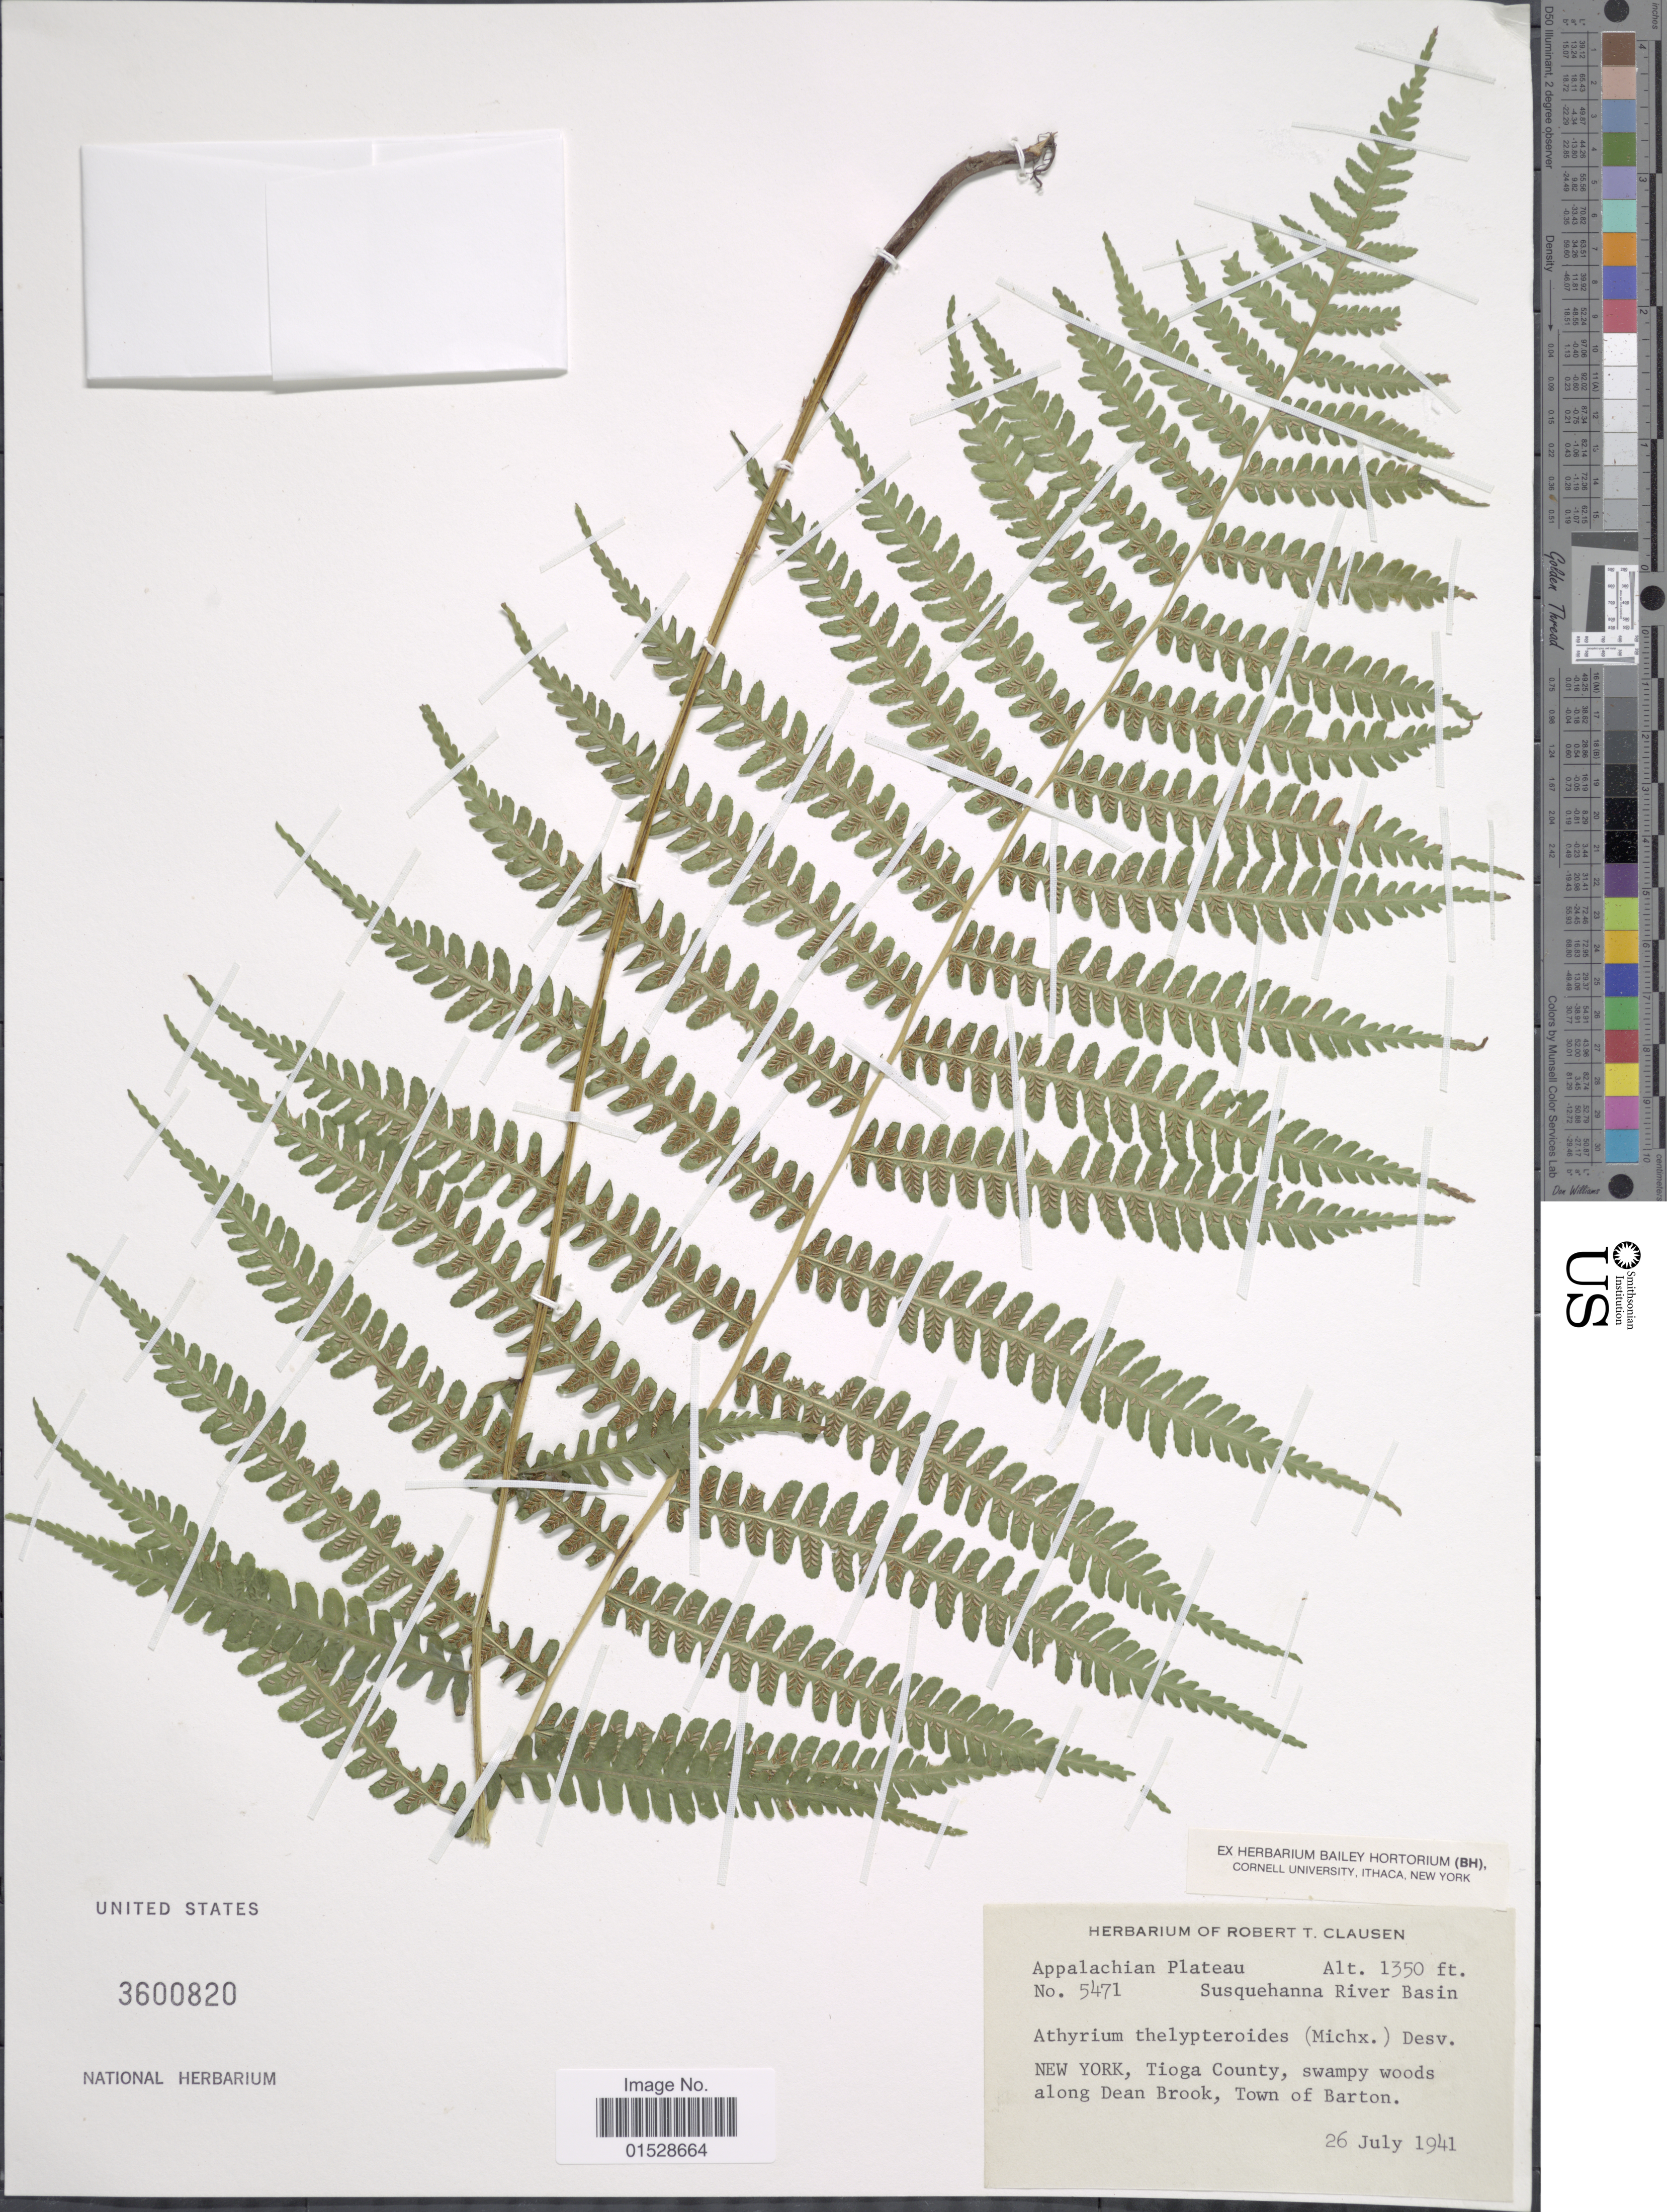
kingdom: Plantae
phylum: Tracheophyta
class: Polypodiopsida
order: Polypodiales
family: Athyriaceae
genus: Deparia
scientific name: Deparia acrostichoides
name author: (Sw.) M. Kato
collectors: ex herb. Robert T. Clausen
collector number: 5471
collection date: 1941-07-26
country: United States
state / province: New York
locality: Appalachian Plateau, Susquehanna River Basin, New York, Tioga County, swampy woods along Dean Brook, Town of Barton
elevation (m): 411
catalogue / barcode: US 3600820